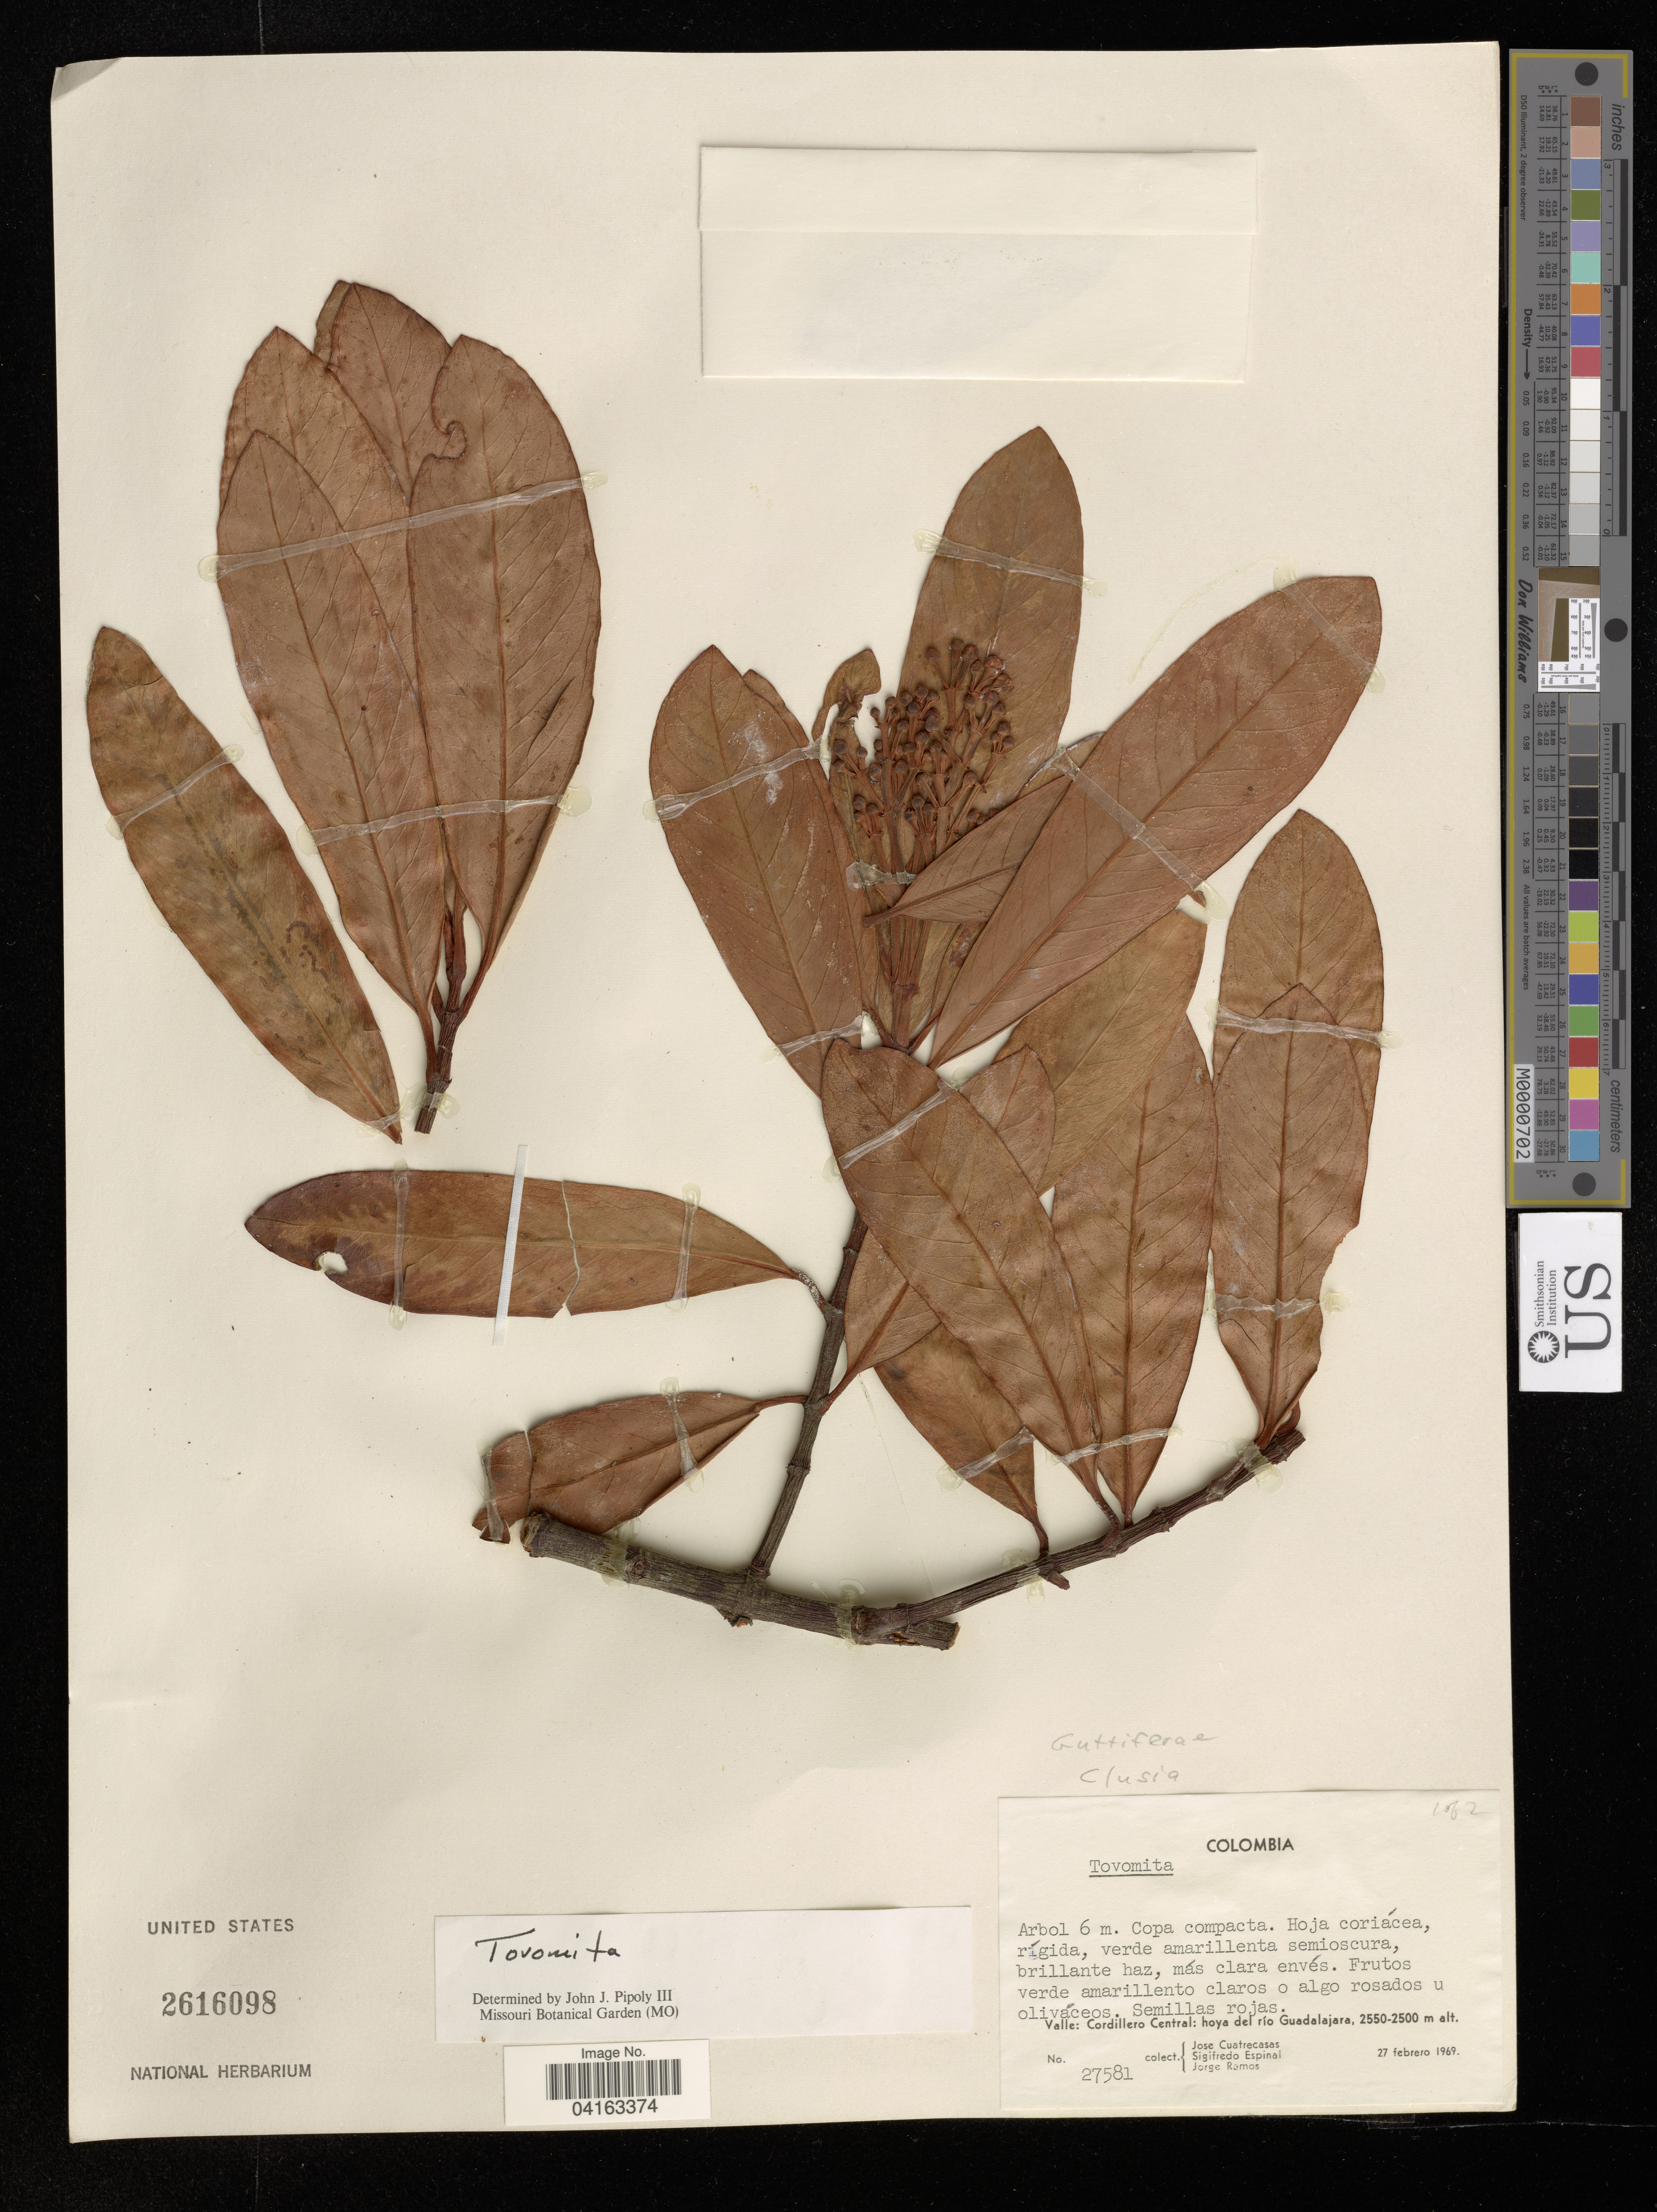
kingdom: Plantae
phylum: Tracheophyta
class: Magnoliopsida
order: Malpighiales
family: Clusiaceae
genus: Tovomita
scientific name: Tovomita sp.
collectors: J. Cuatrecasas, S. Espinal & J. Ramos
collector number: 27581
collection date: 1969-02-27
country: Colombia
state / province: Valle del Cauca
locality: Cordillero Central: hoya del río Guadalajara.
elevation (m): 2550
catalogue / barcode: US 2616098